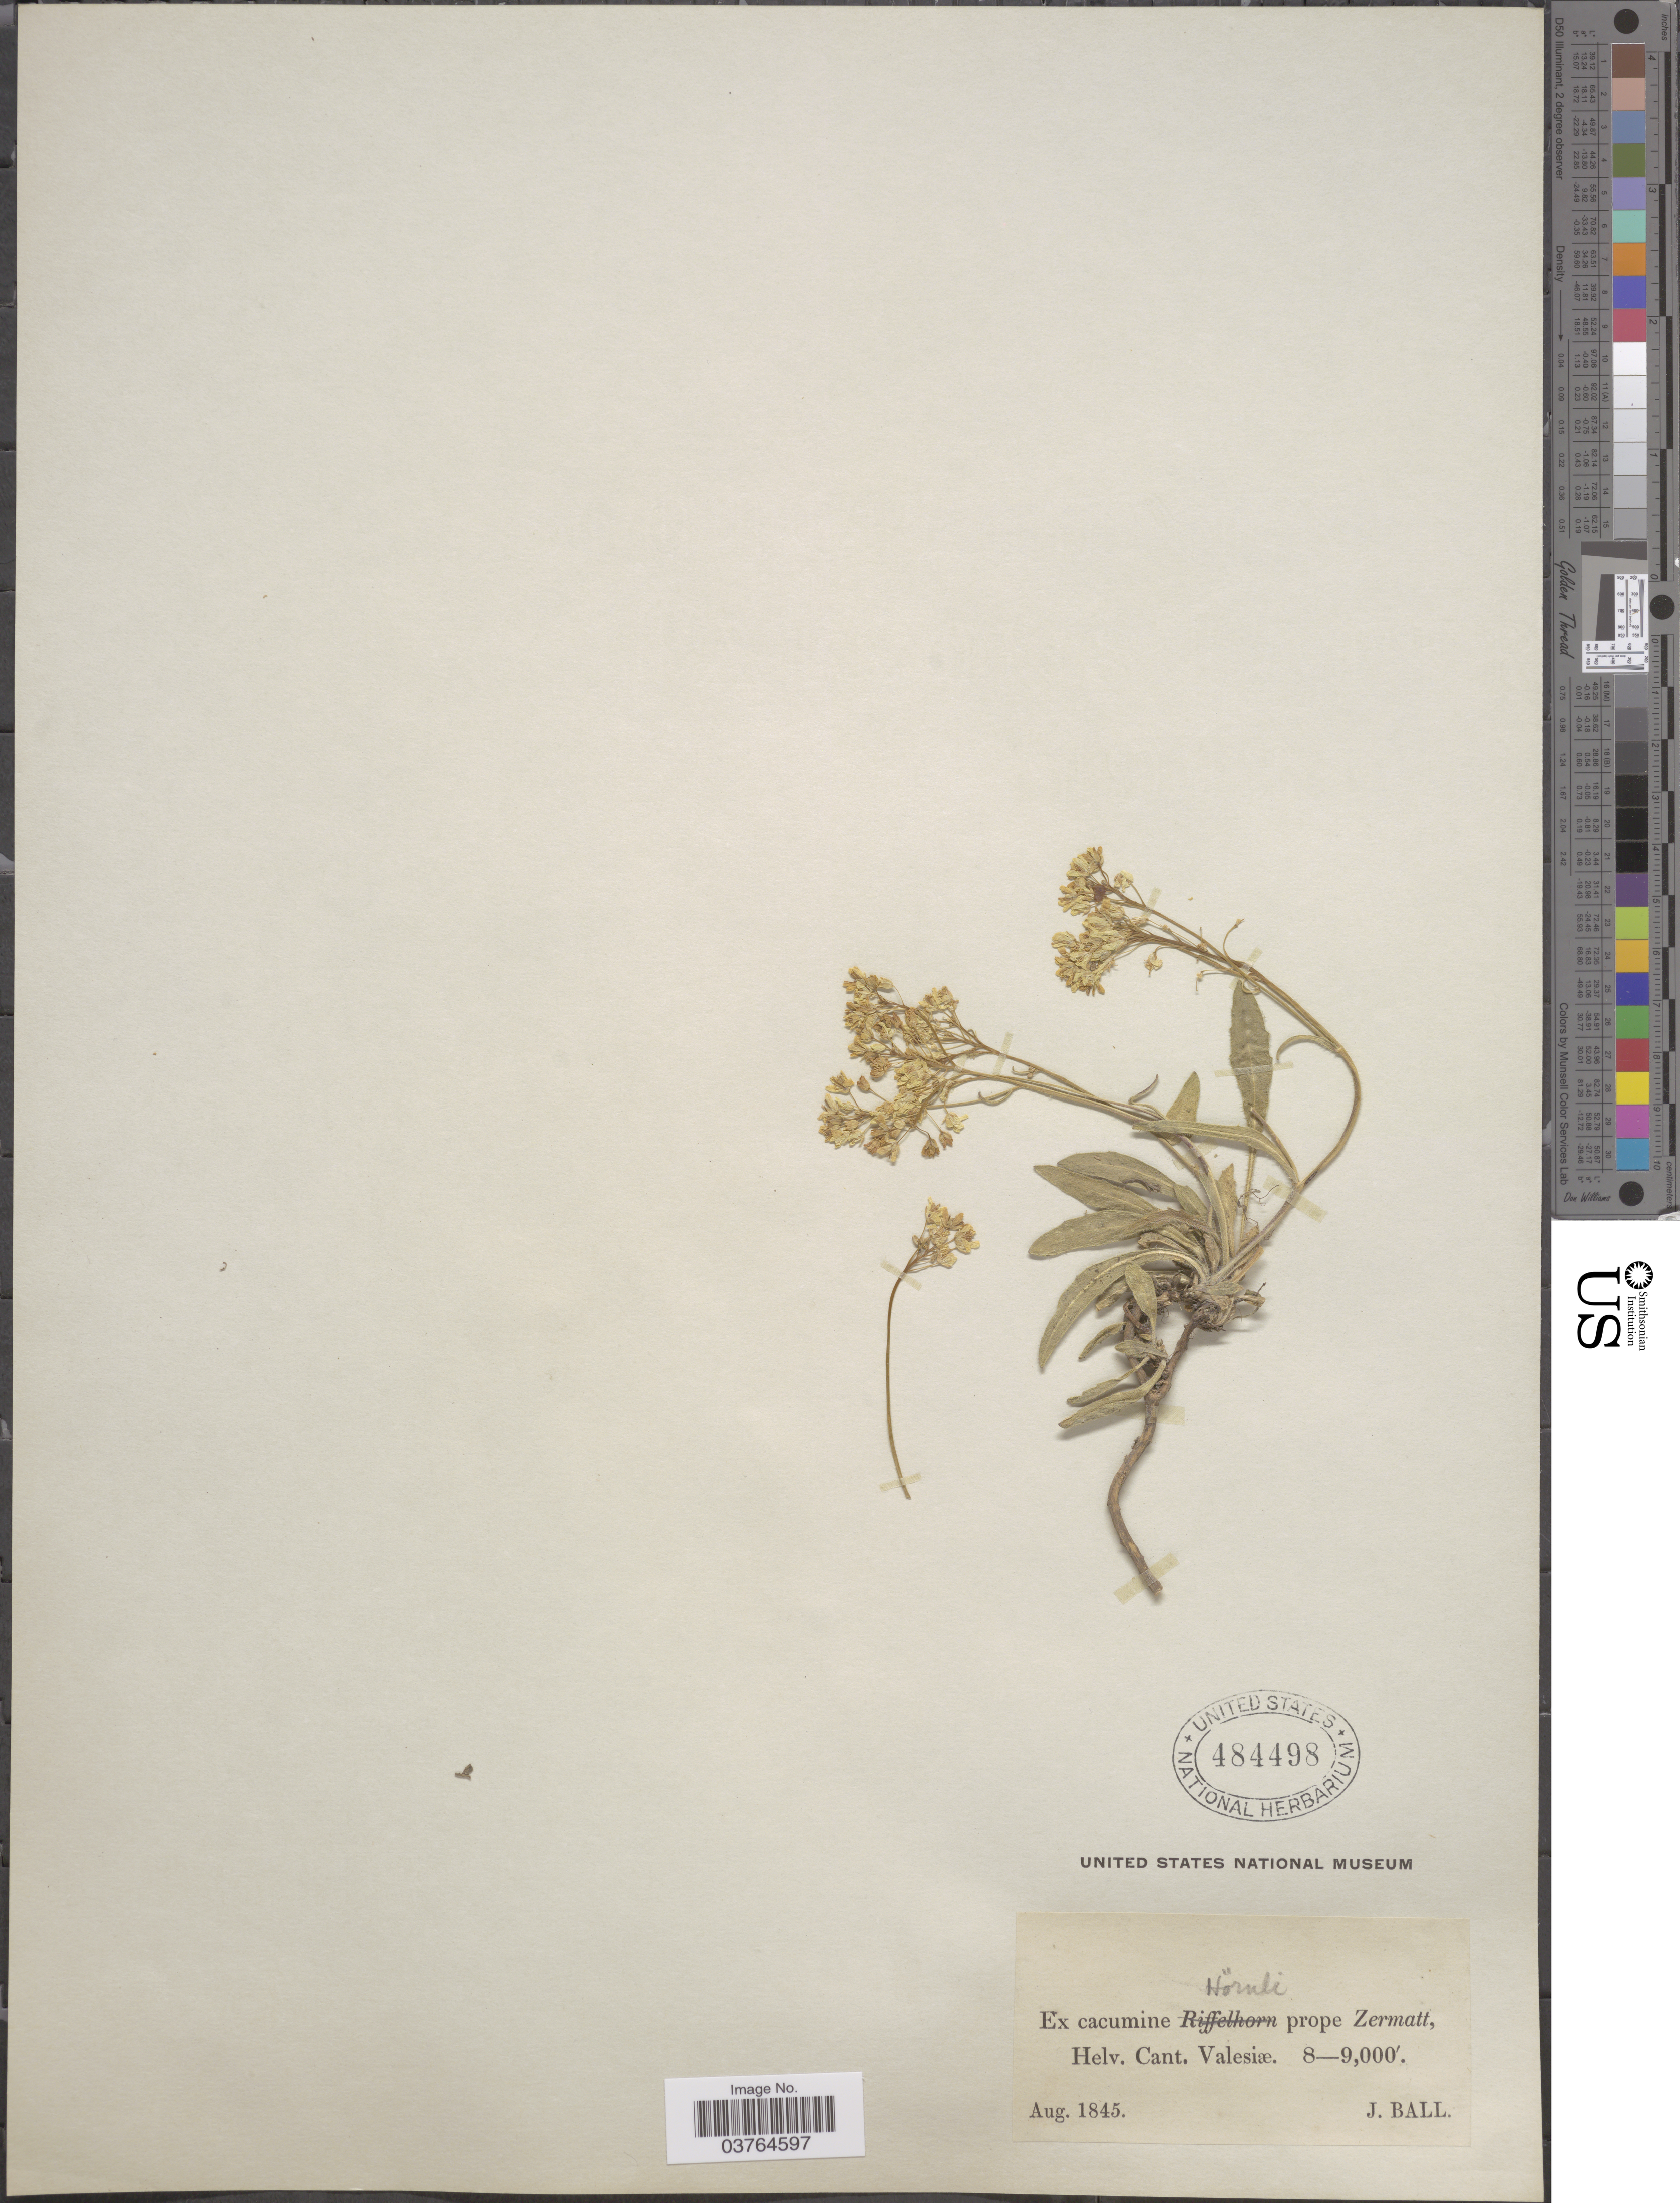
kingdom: Plantae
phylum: Tracheophyta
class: Magnoliopsida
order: Brassicales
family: Brassicaceae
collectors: J. Ball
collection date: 1845-08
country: Switzerland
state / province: Valais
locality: Ex cacumine Hörnli prope Zermatt, Helv. Cant. Valesiæ.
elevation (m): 2438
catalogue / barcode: US 484498